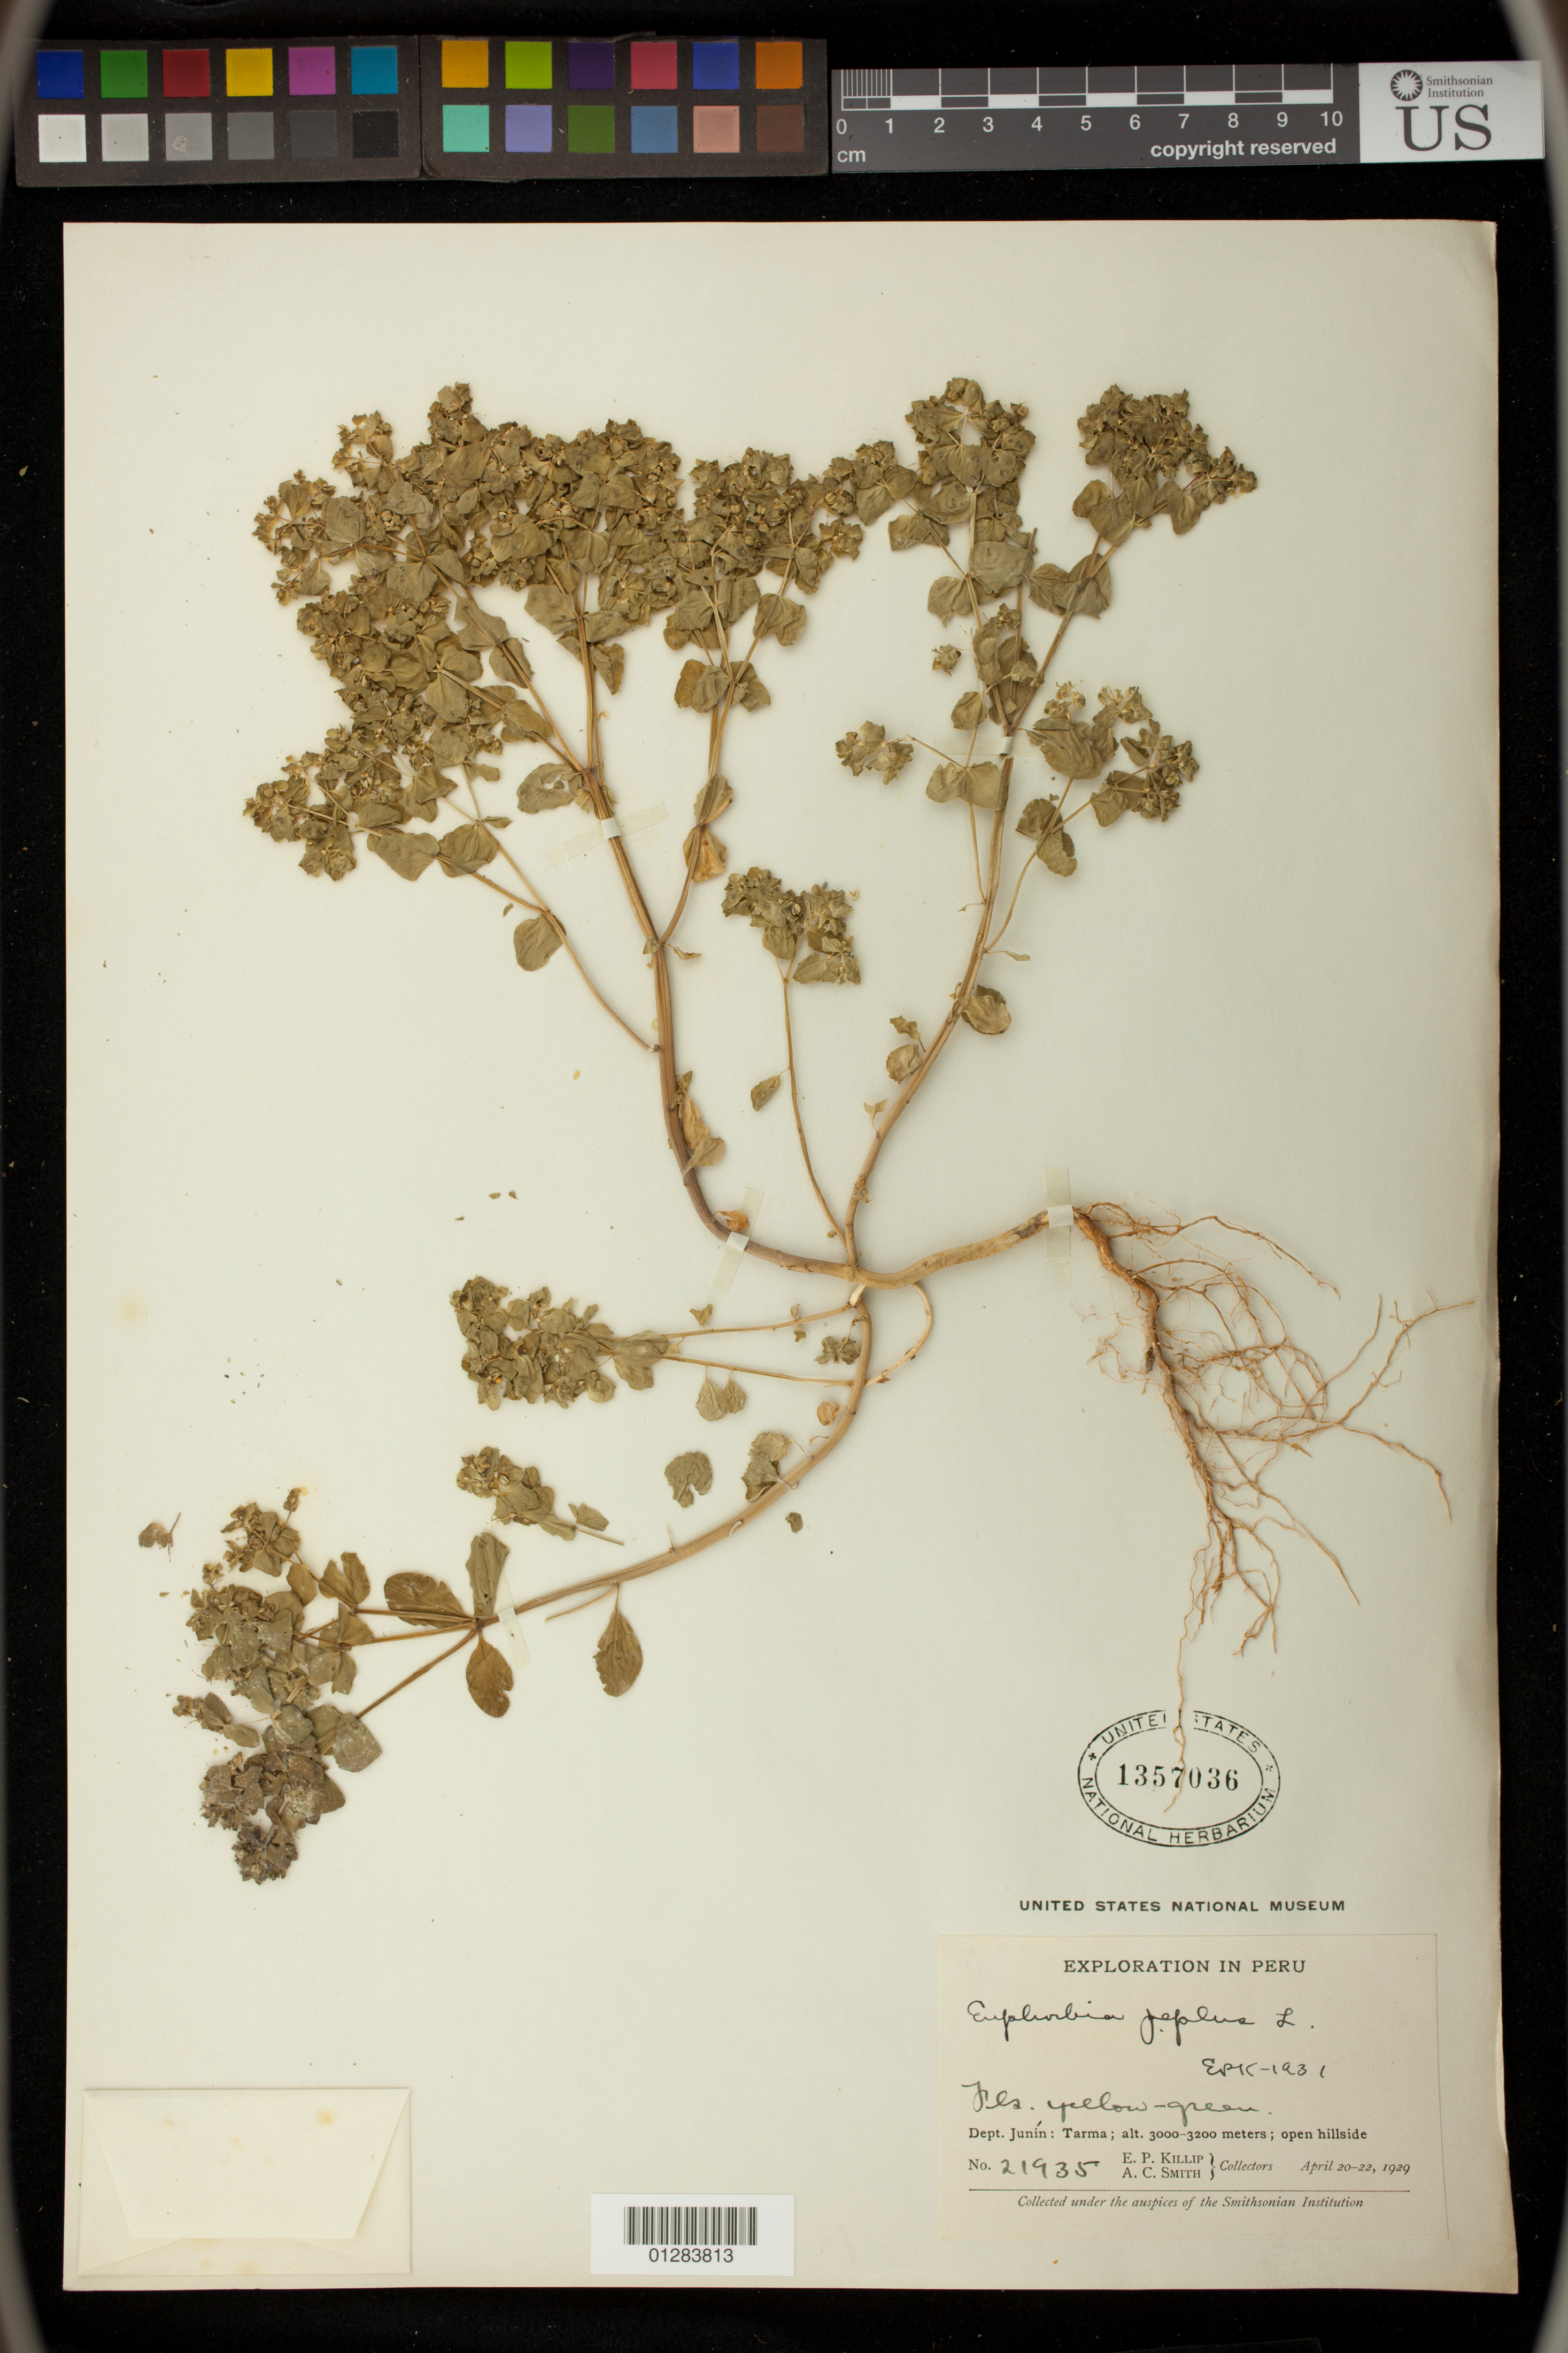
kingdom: Plantae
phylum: Tracheophyta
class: Magnoliopsida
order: Malpighiales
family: Euphorbiaceae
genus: Euphorbia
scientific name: Euphorbia peplus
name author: L.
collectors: E. P. Killip & A. C. Smith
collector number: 21935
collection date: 1929-04-20/1929-04-22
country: Peru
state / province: Junín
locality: Tarma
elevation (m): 3000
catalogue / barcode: US 1357036